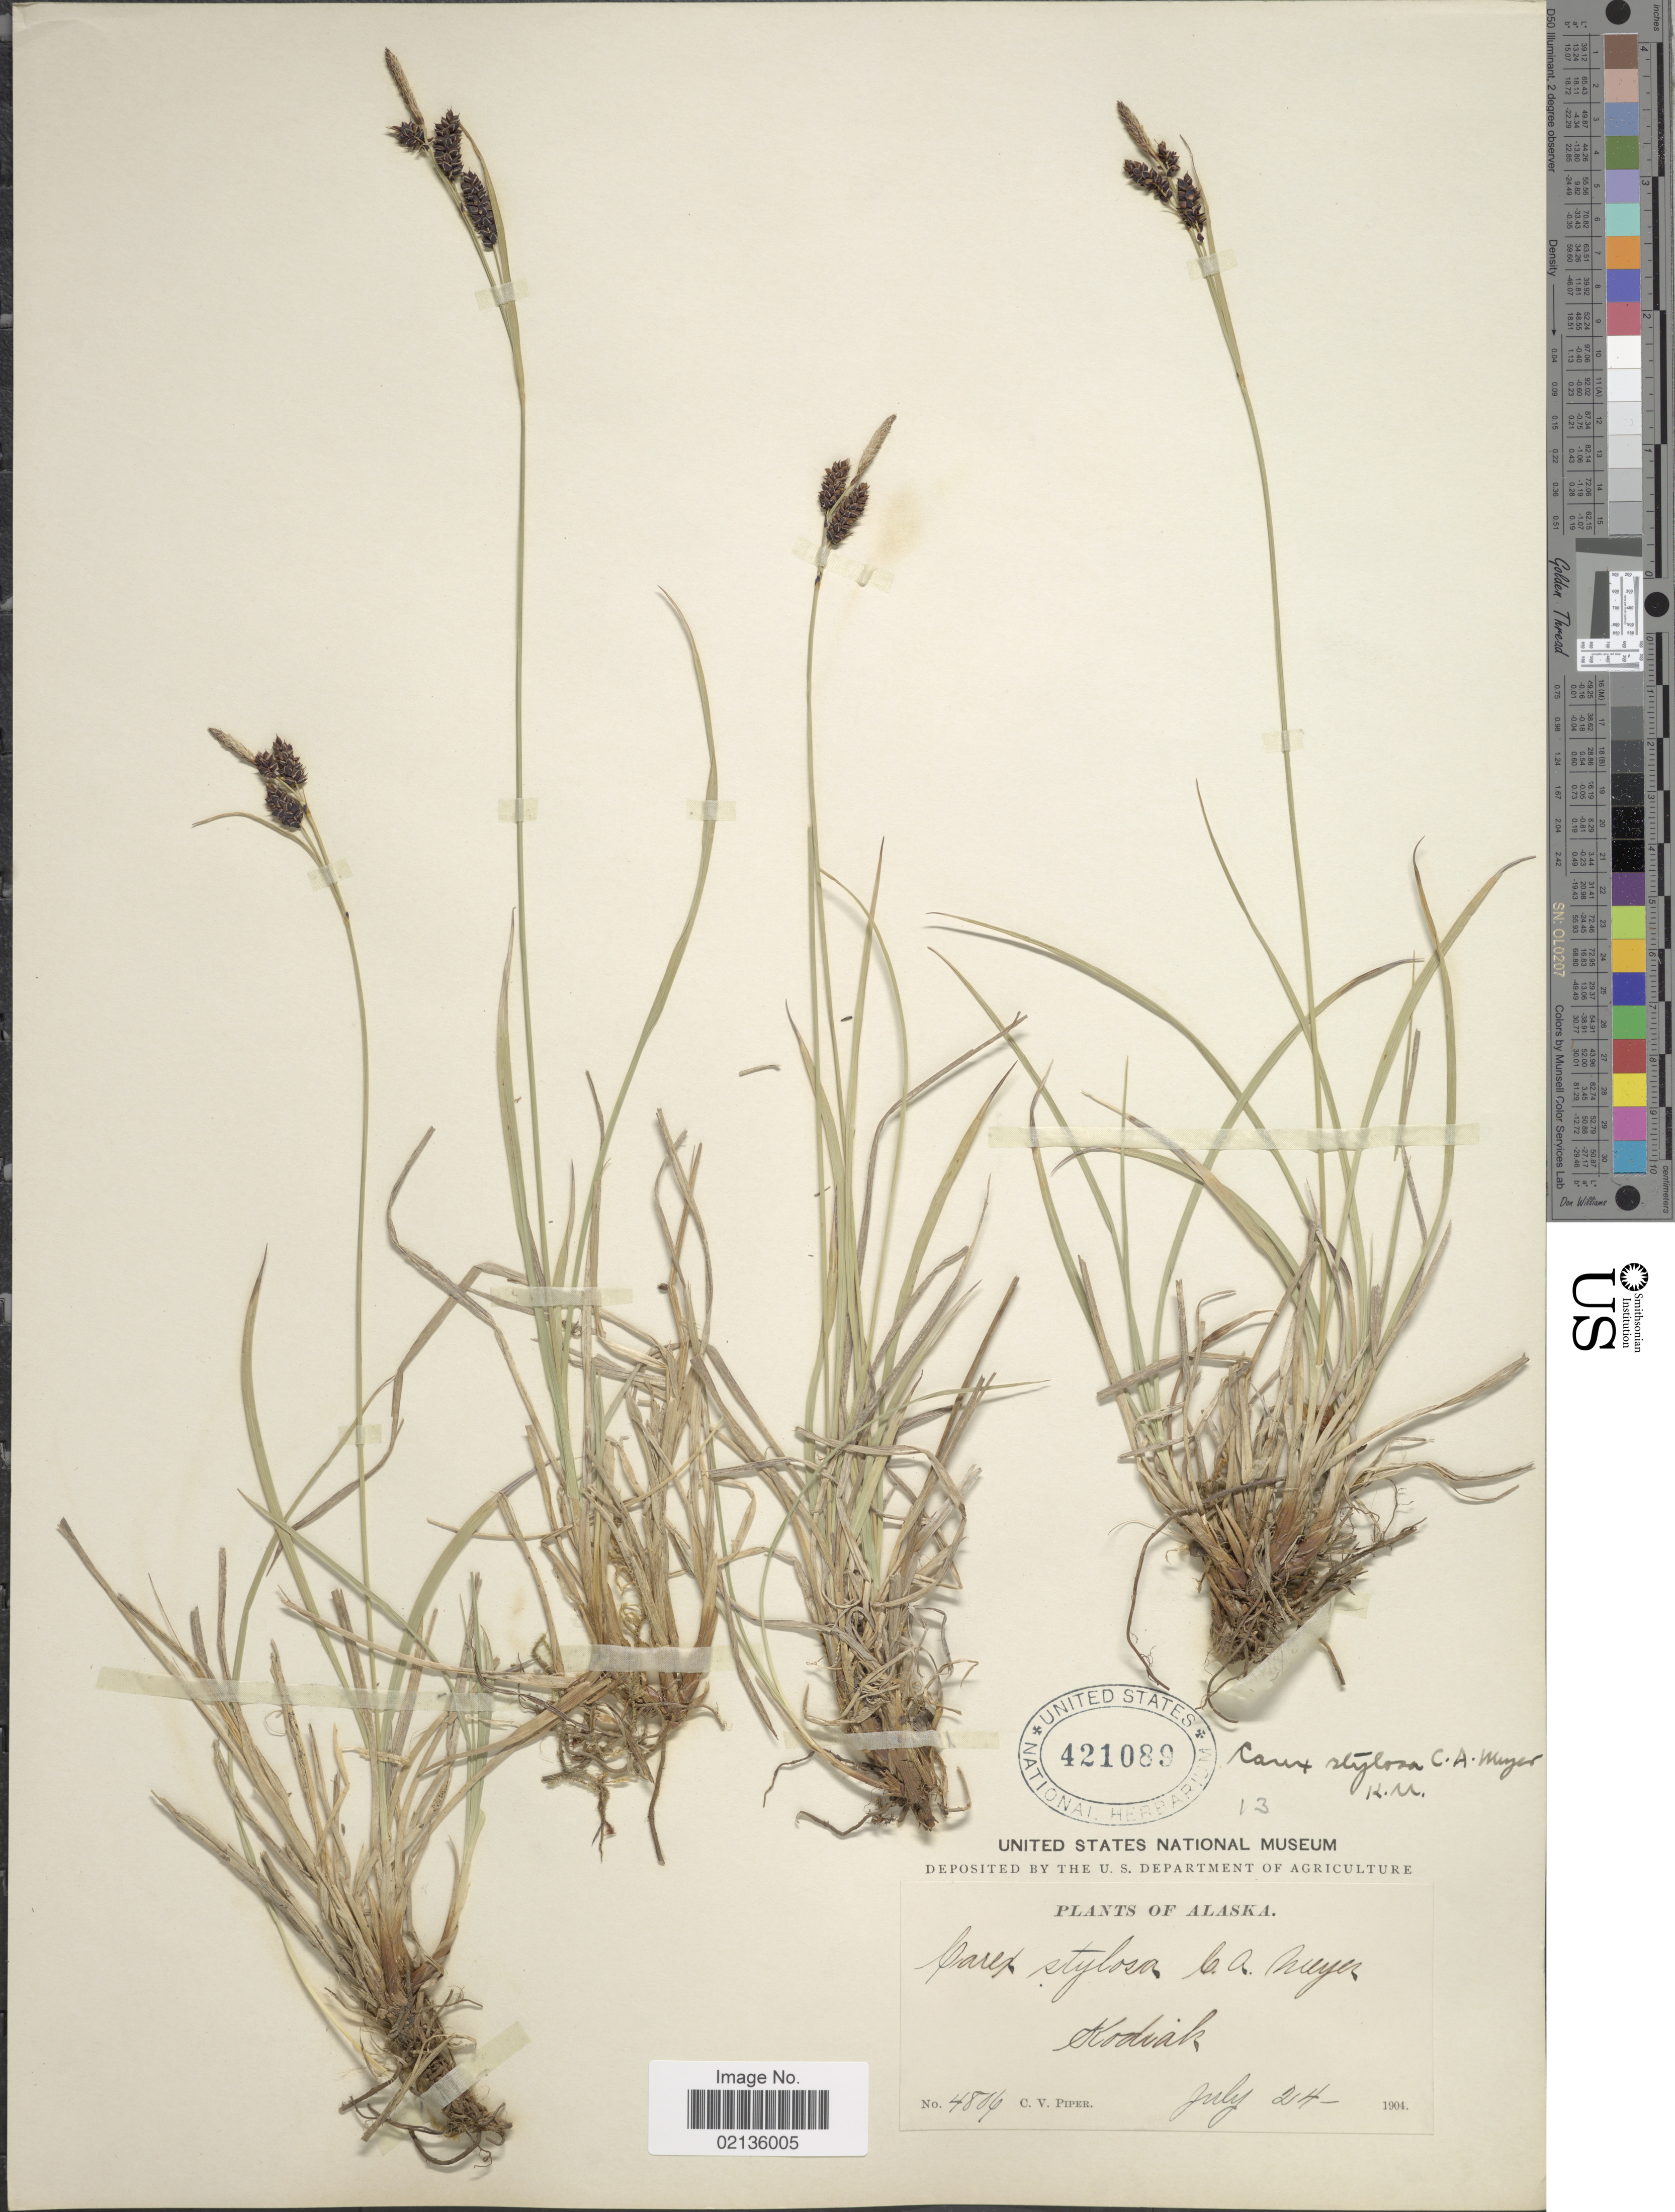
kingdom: Plantae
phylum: Tracheophyta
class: Liliopsida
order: Poales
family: Cyperaceae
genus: Carex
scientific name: Carex stylosa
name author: C.A. Mey.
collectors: C. V. Piper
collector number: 4806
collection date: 1904-07-24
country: United States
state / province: Alaska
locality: Kodiak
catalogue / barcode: US 421089